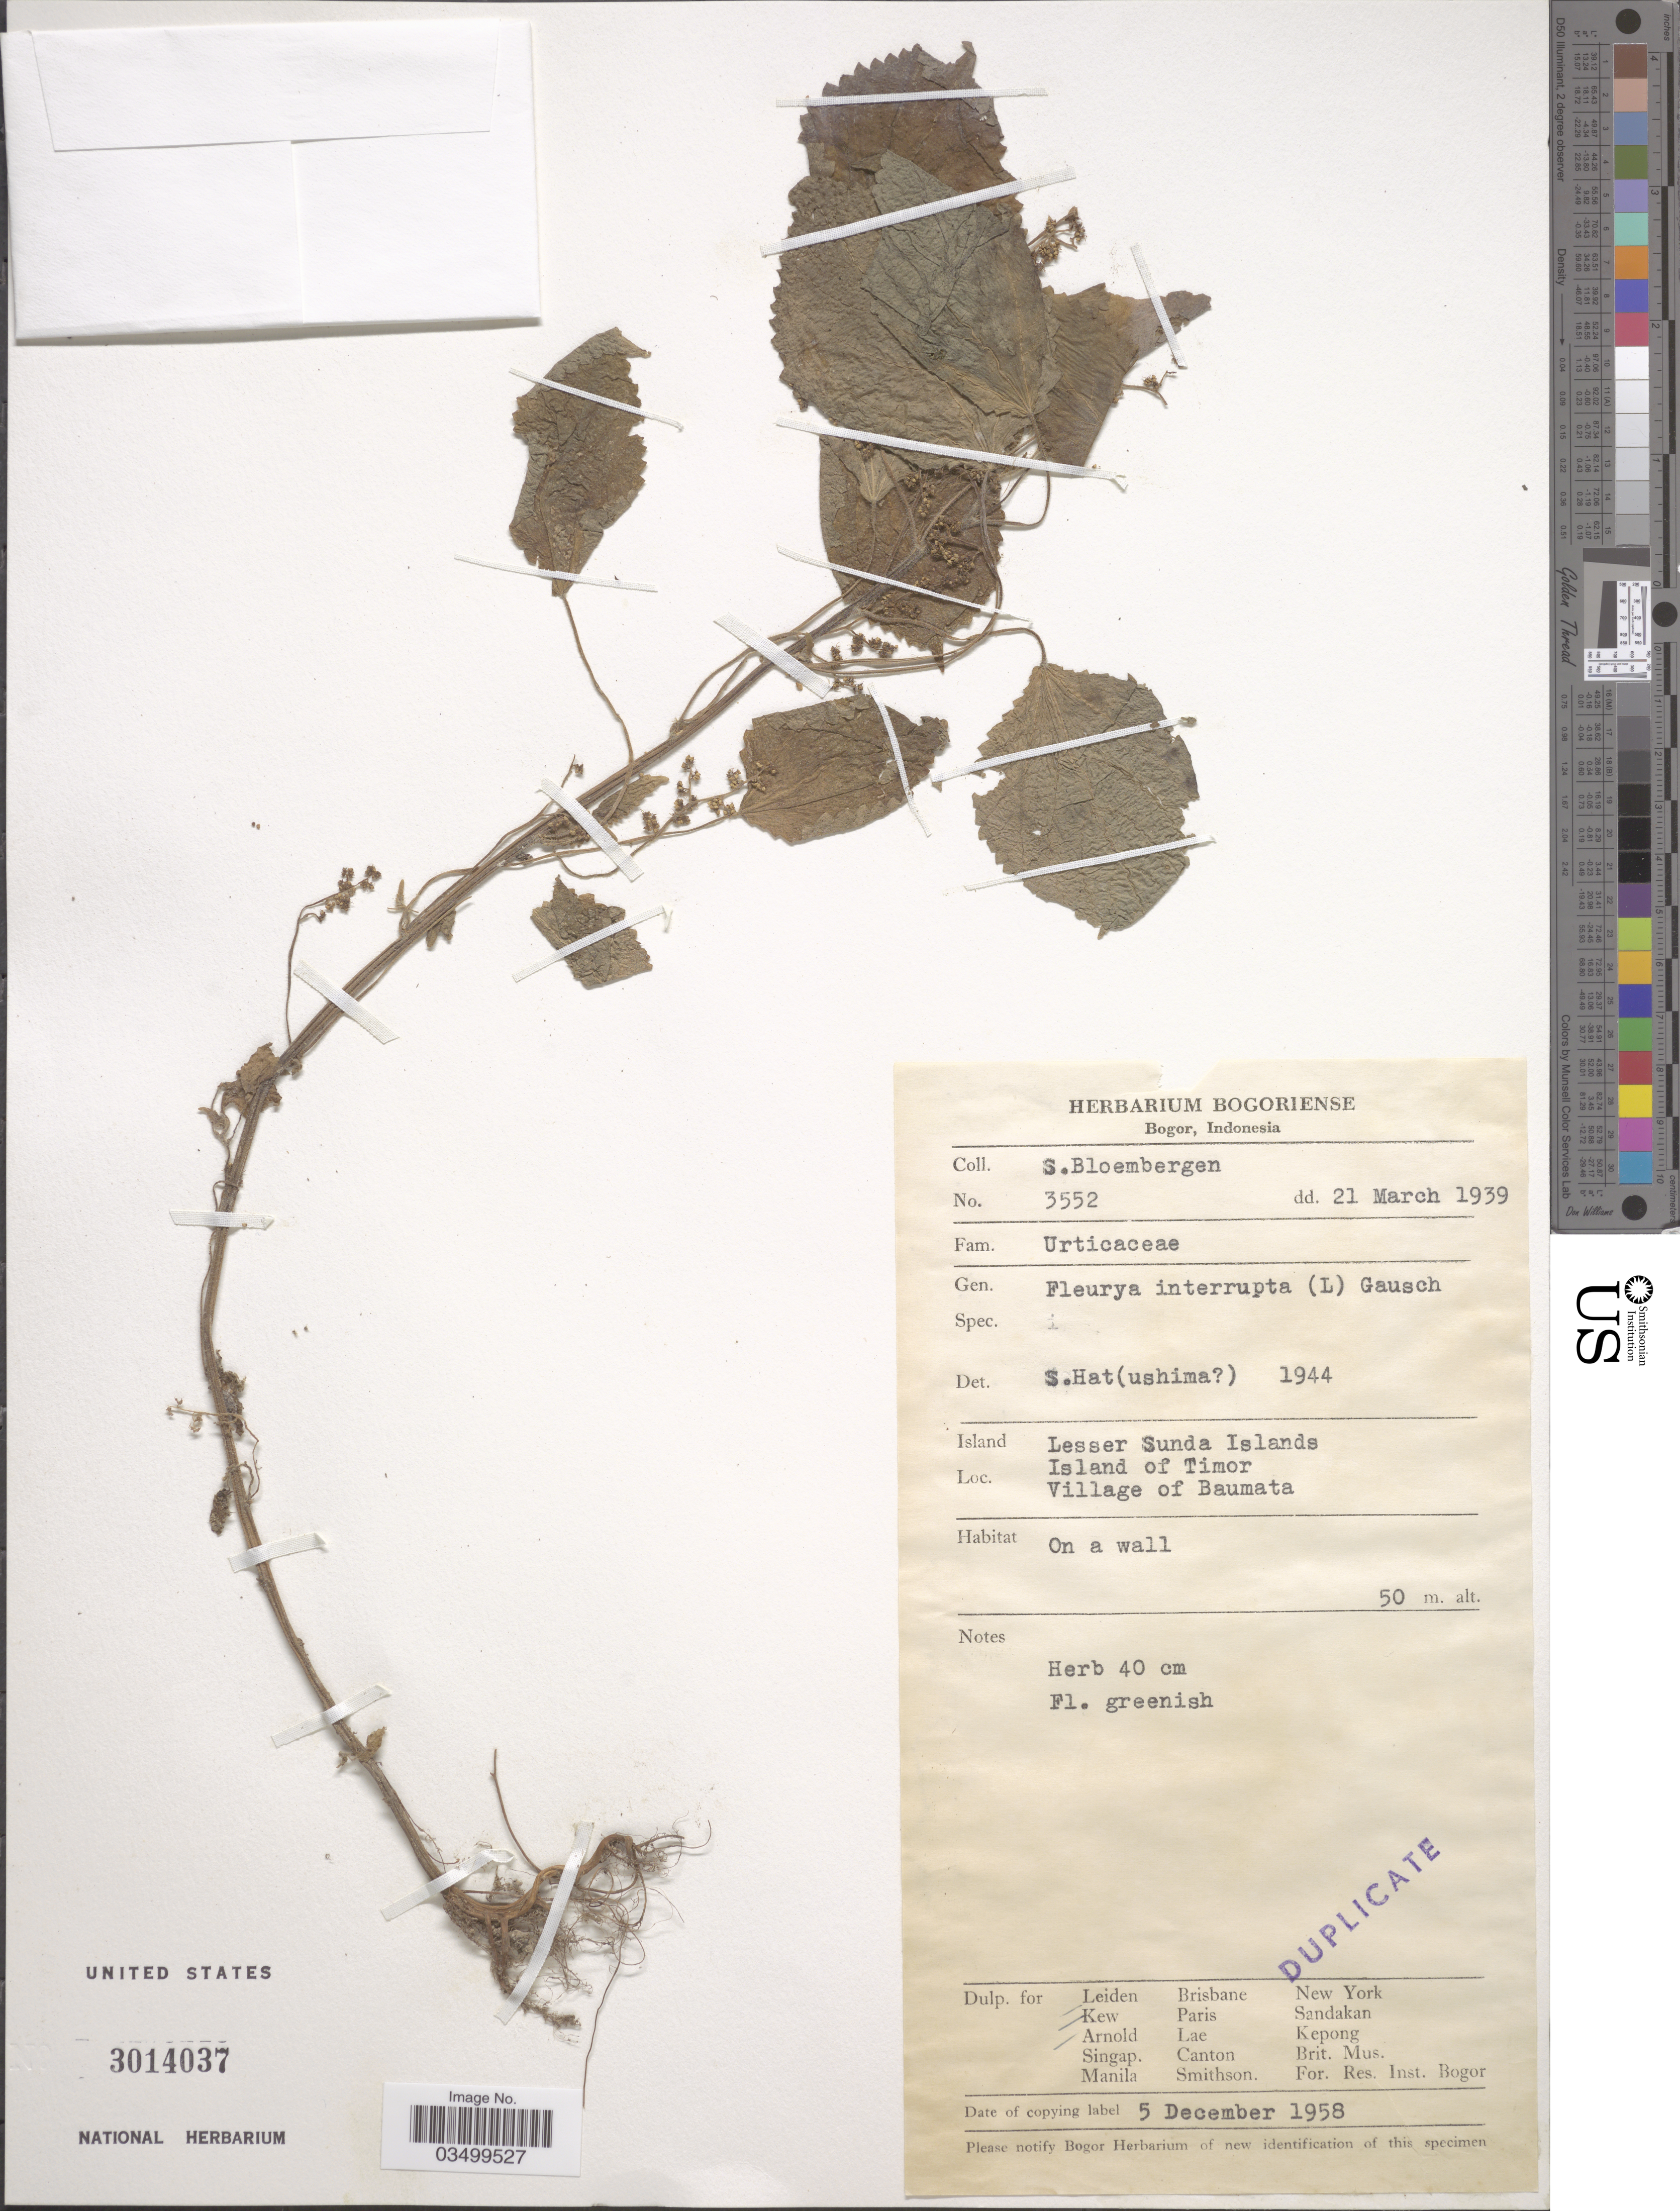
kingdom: Plantae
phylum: Tracheophyta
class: Magnoliopsida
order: Rosales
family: Urticaceae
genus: Laportea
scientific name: Laportea interrupta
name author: (L.) Chew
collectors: S. Bloembergen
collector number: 3552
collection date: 1939-03-21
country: Indonesia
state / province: Nusa Tenggara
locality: Lesser Sunda Islands. Island of Timor. Village of Baumata.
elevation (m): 50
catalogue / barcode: US 3014037